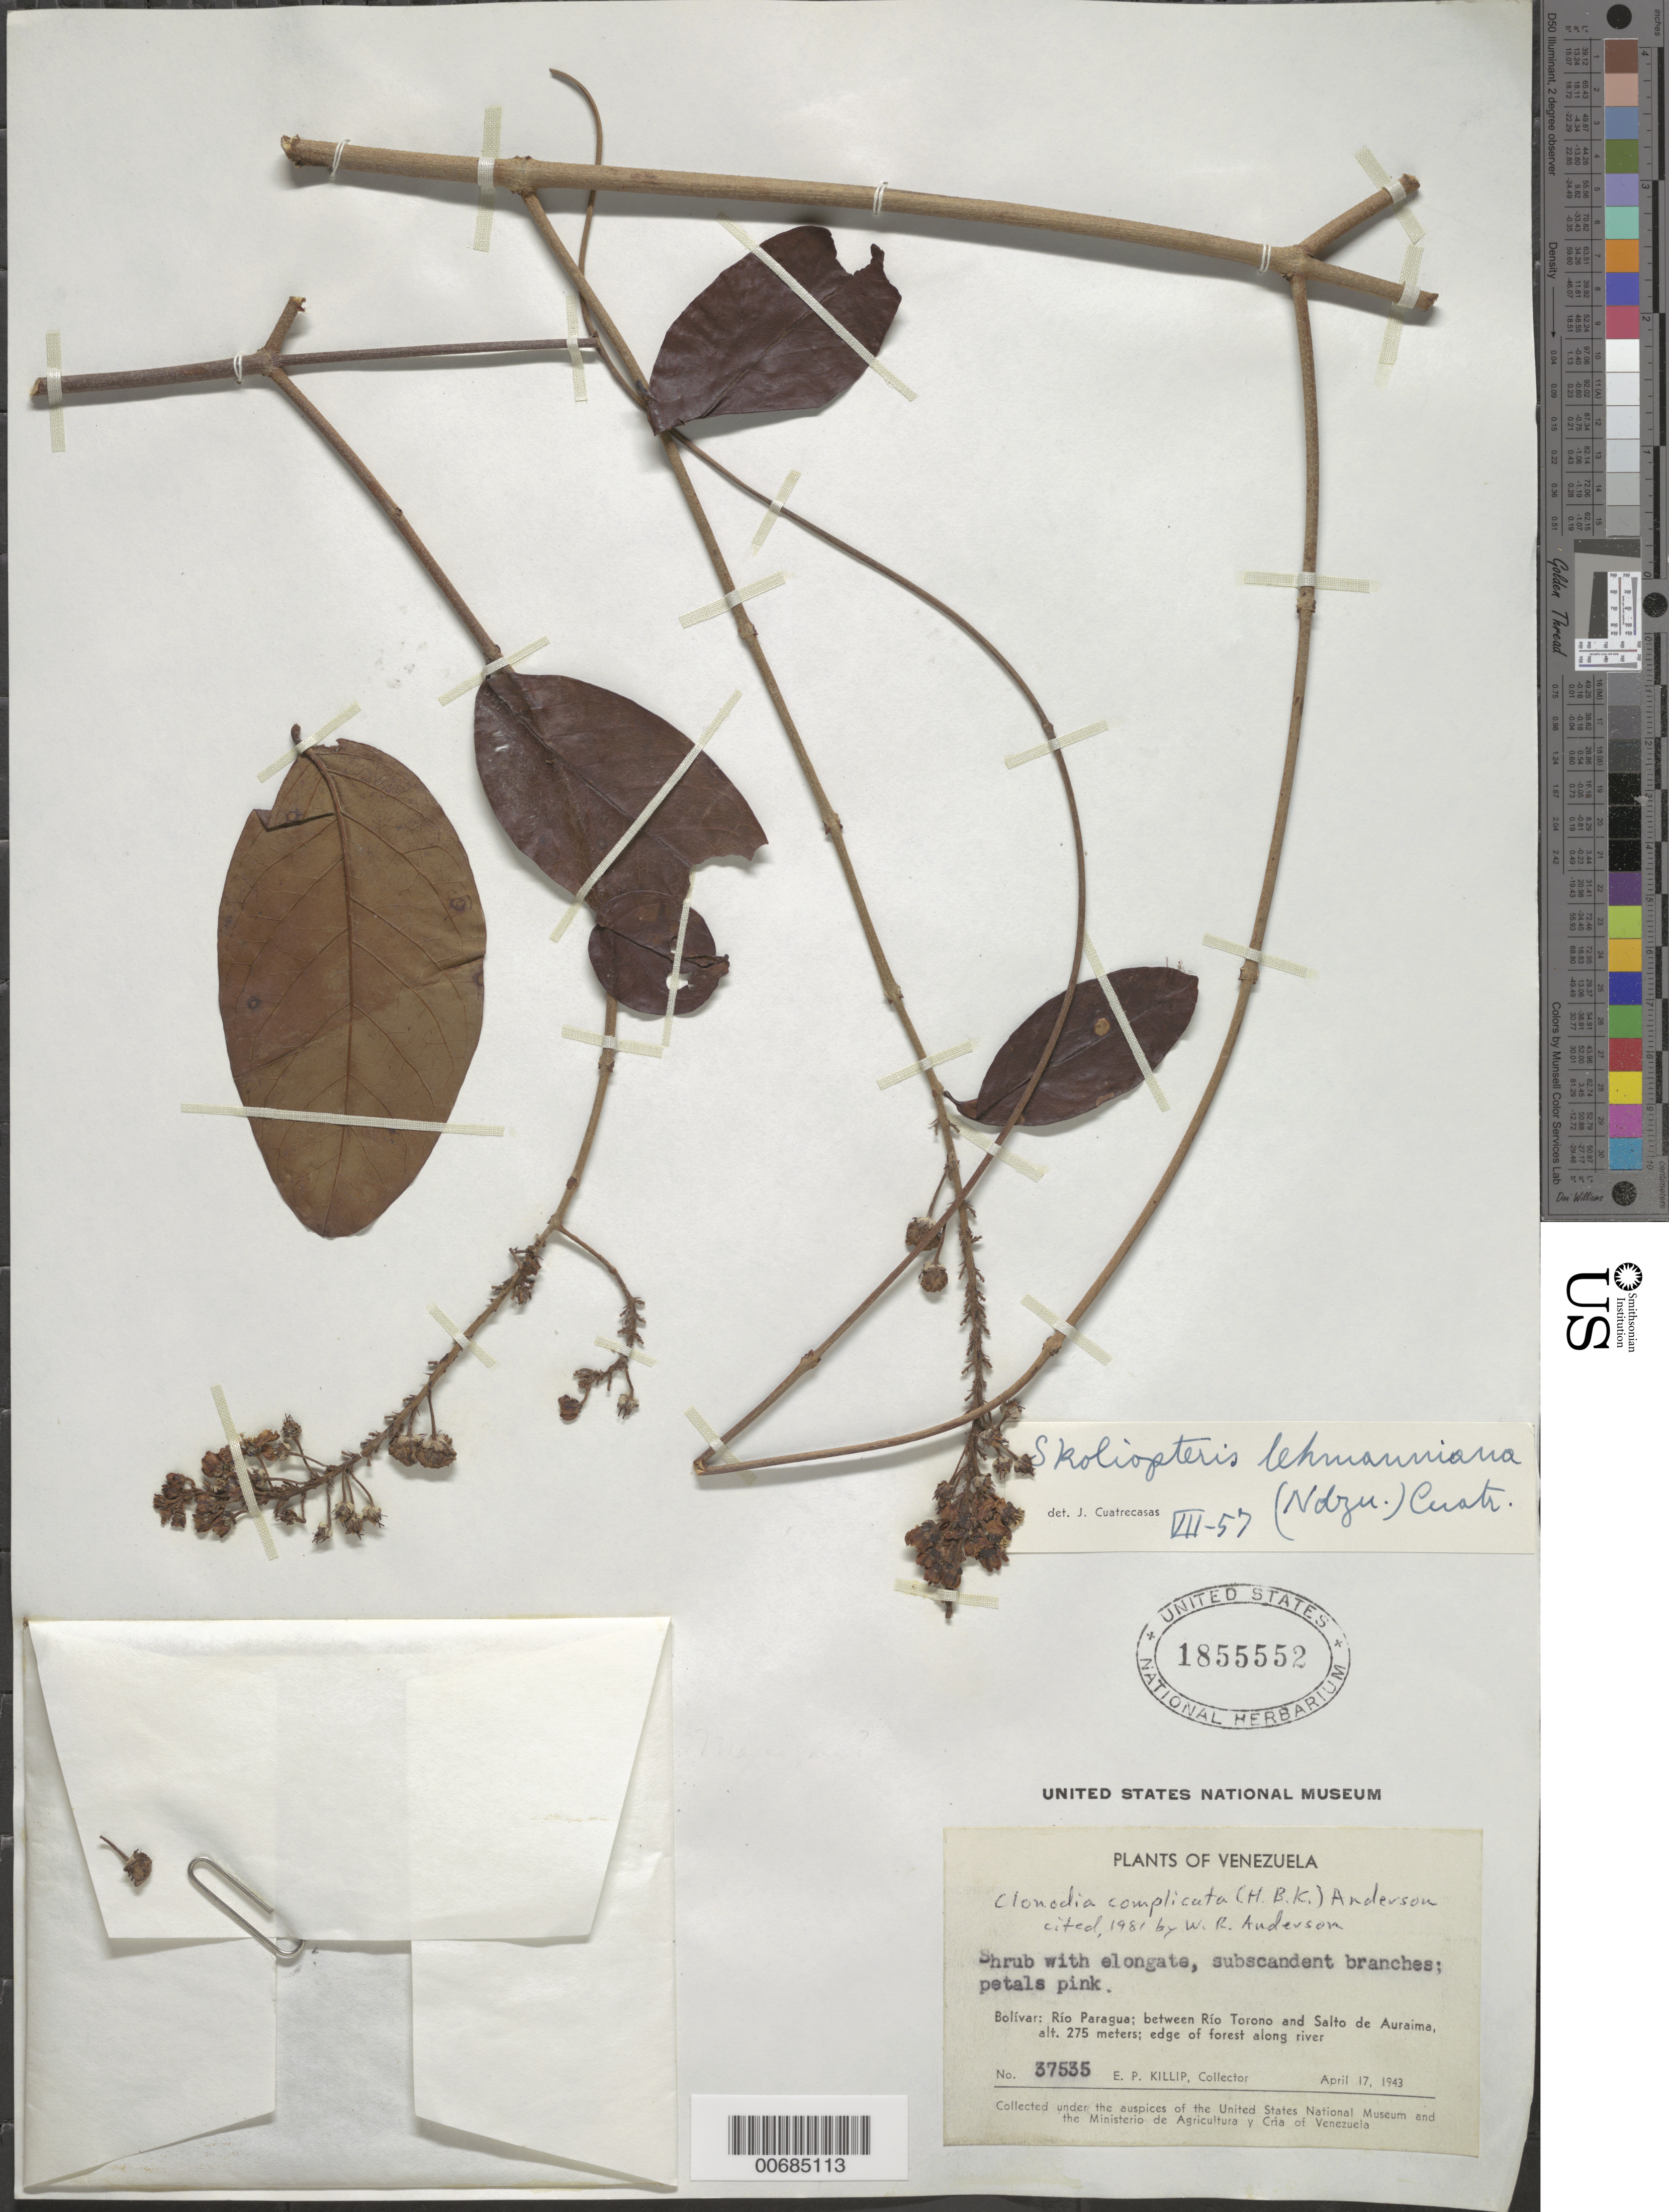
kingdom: Plantae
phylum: Tracheophyta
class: Magnoliopsida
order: Malpighiales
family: Malpighiaceae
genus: Heteropterys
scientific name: Heteropterys complicata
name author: (Kunth) W.R. Anderson & C. Davis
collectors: E. P. Killip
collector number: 37535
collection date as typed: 17-Apr-43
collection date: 1943-04-17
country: Venezuela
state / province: Bolívar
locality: Río Paragua, between Río Torono and Salto de Auraima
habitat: Edge of forest, along river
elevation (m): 275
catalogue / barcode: US 1855552